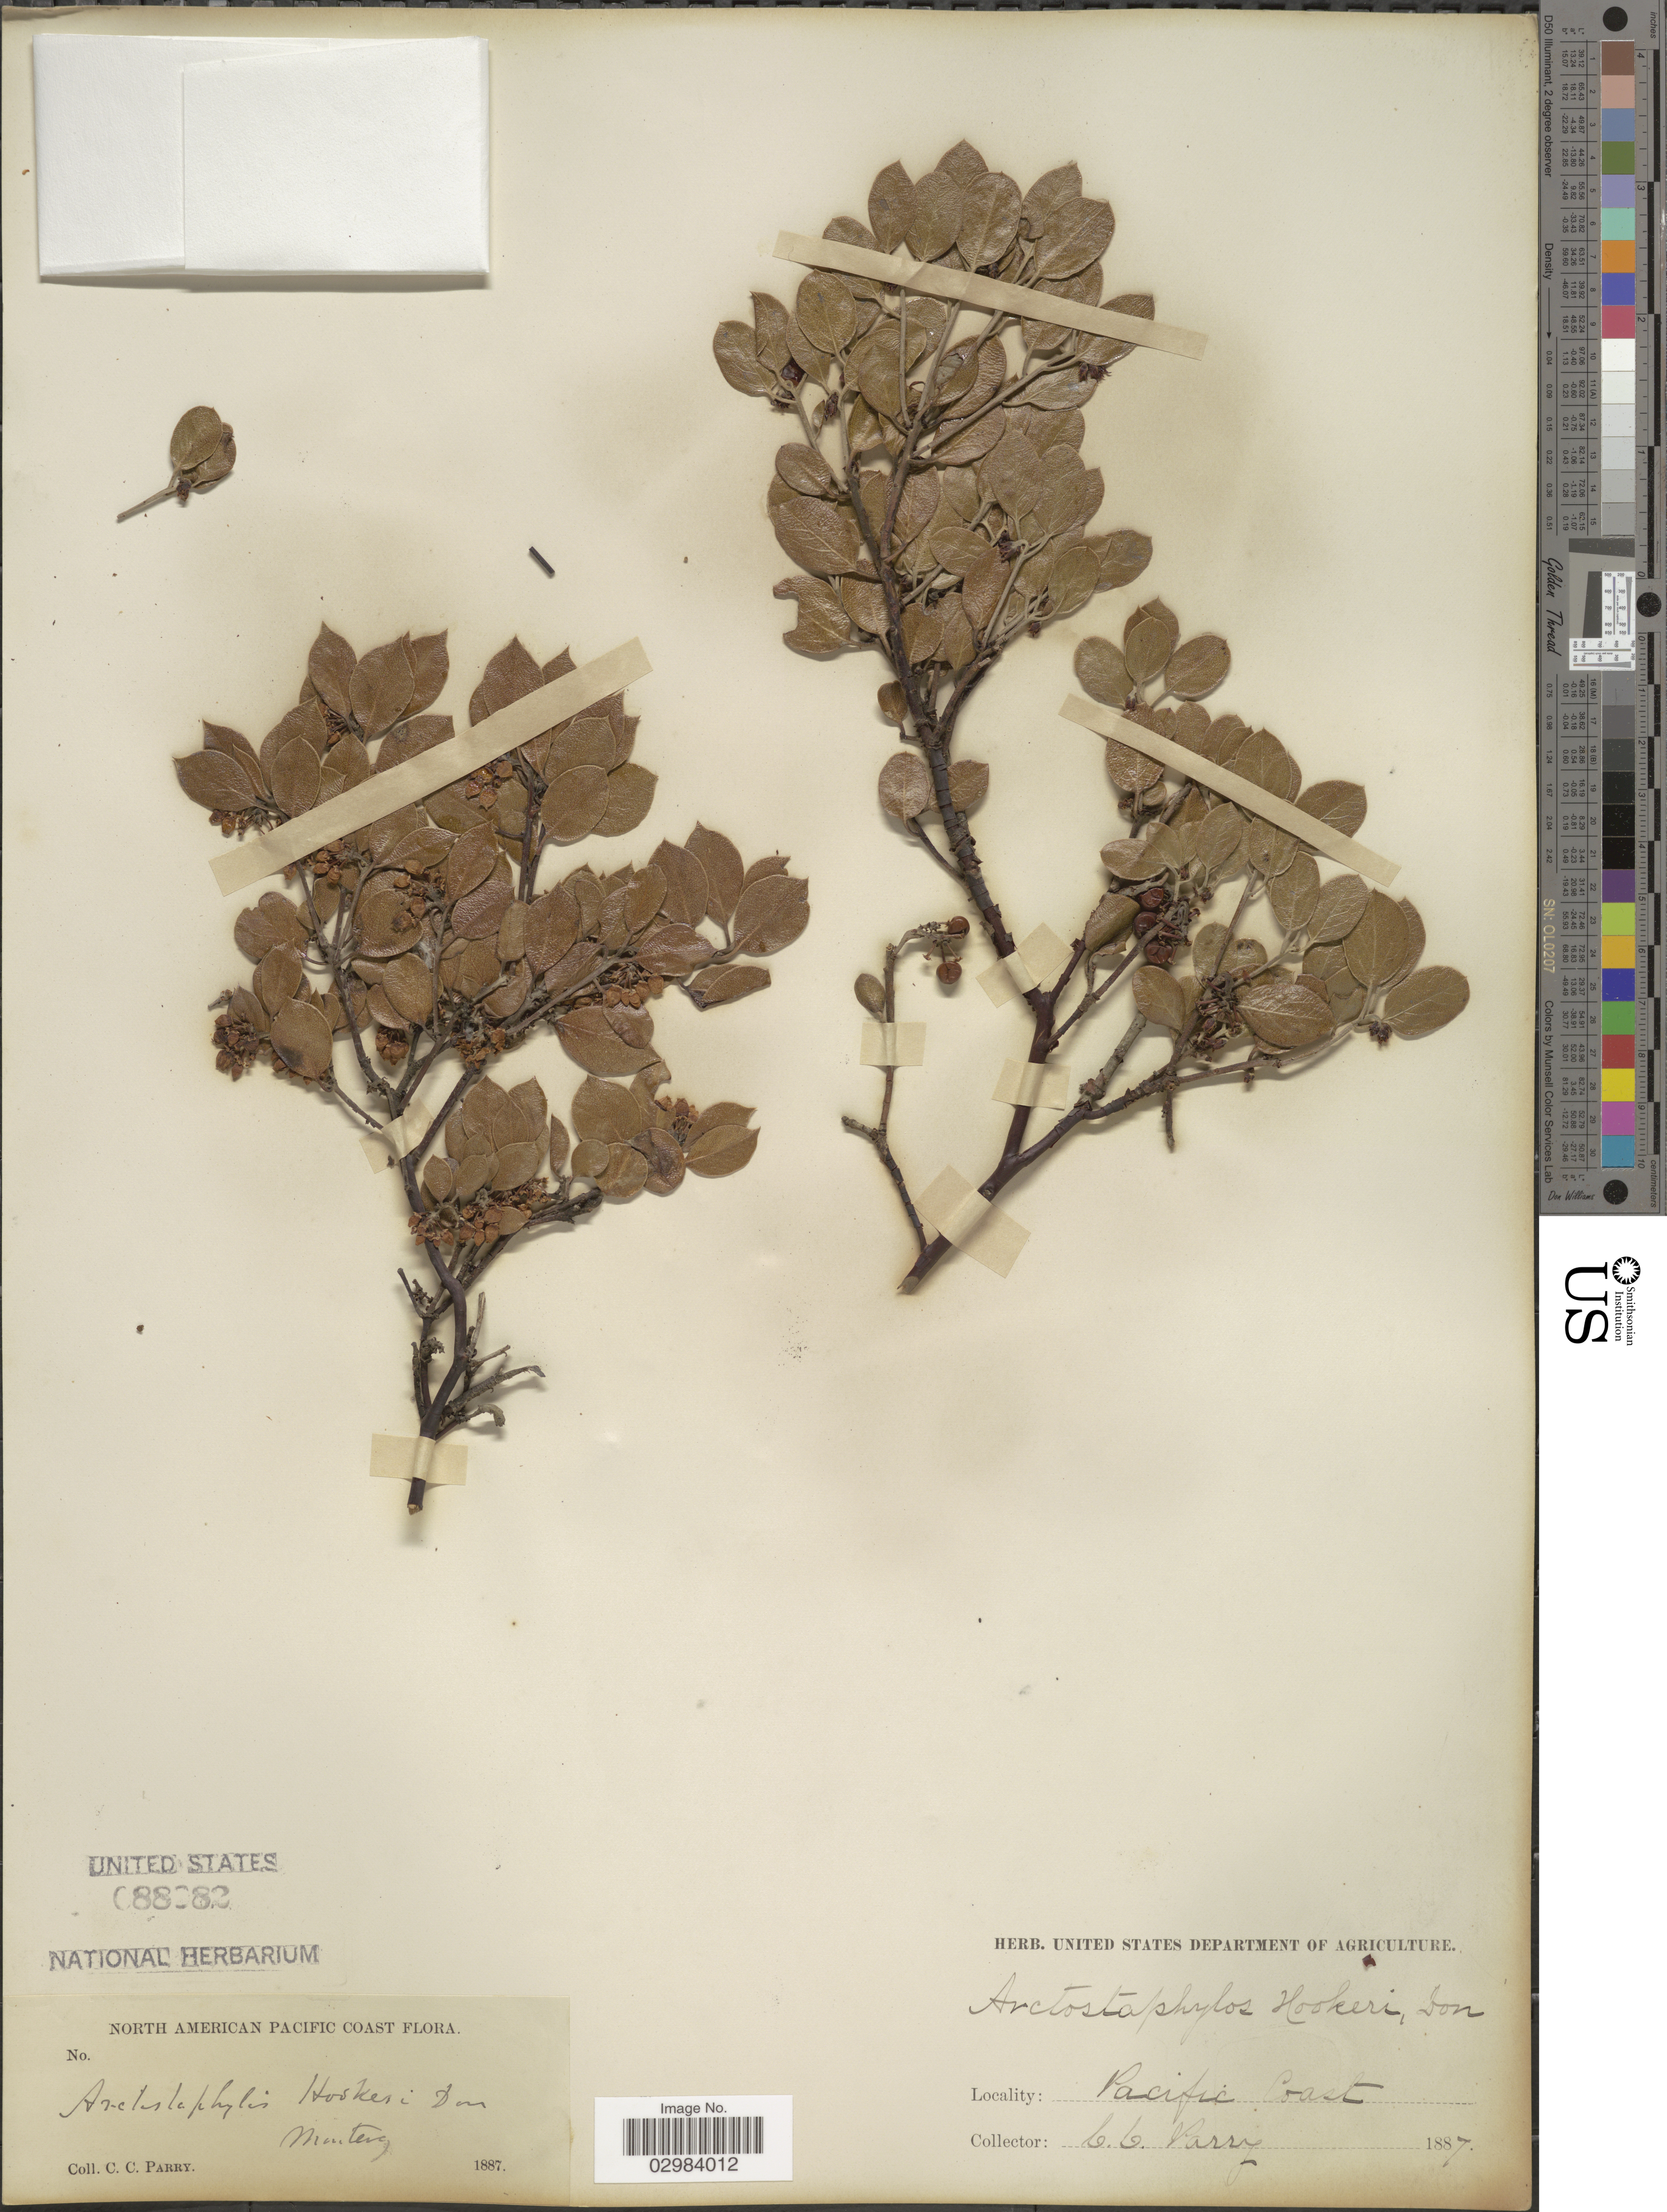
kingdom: Plantae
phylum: Tracheophyta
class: Magnoliopsida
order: Ericales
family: Ericaceae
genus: Arctostaphylos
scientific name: Arctostaphylos hookeri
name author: G. Don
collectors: C. C. Parry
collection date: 1887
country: United States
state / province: California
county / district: Monterey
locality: Monterey, Pacific Coast.